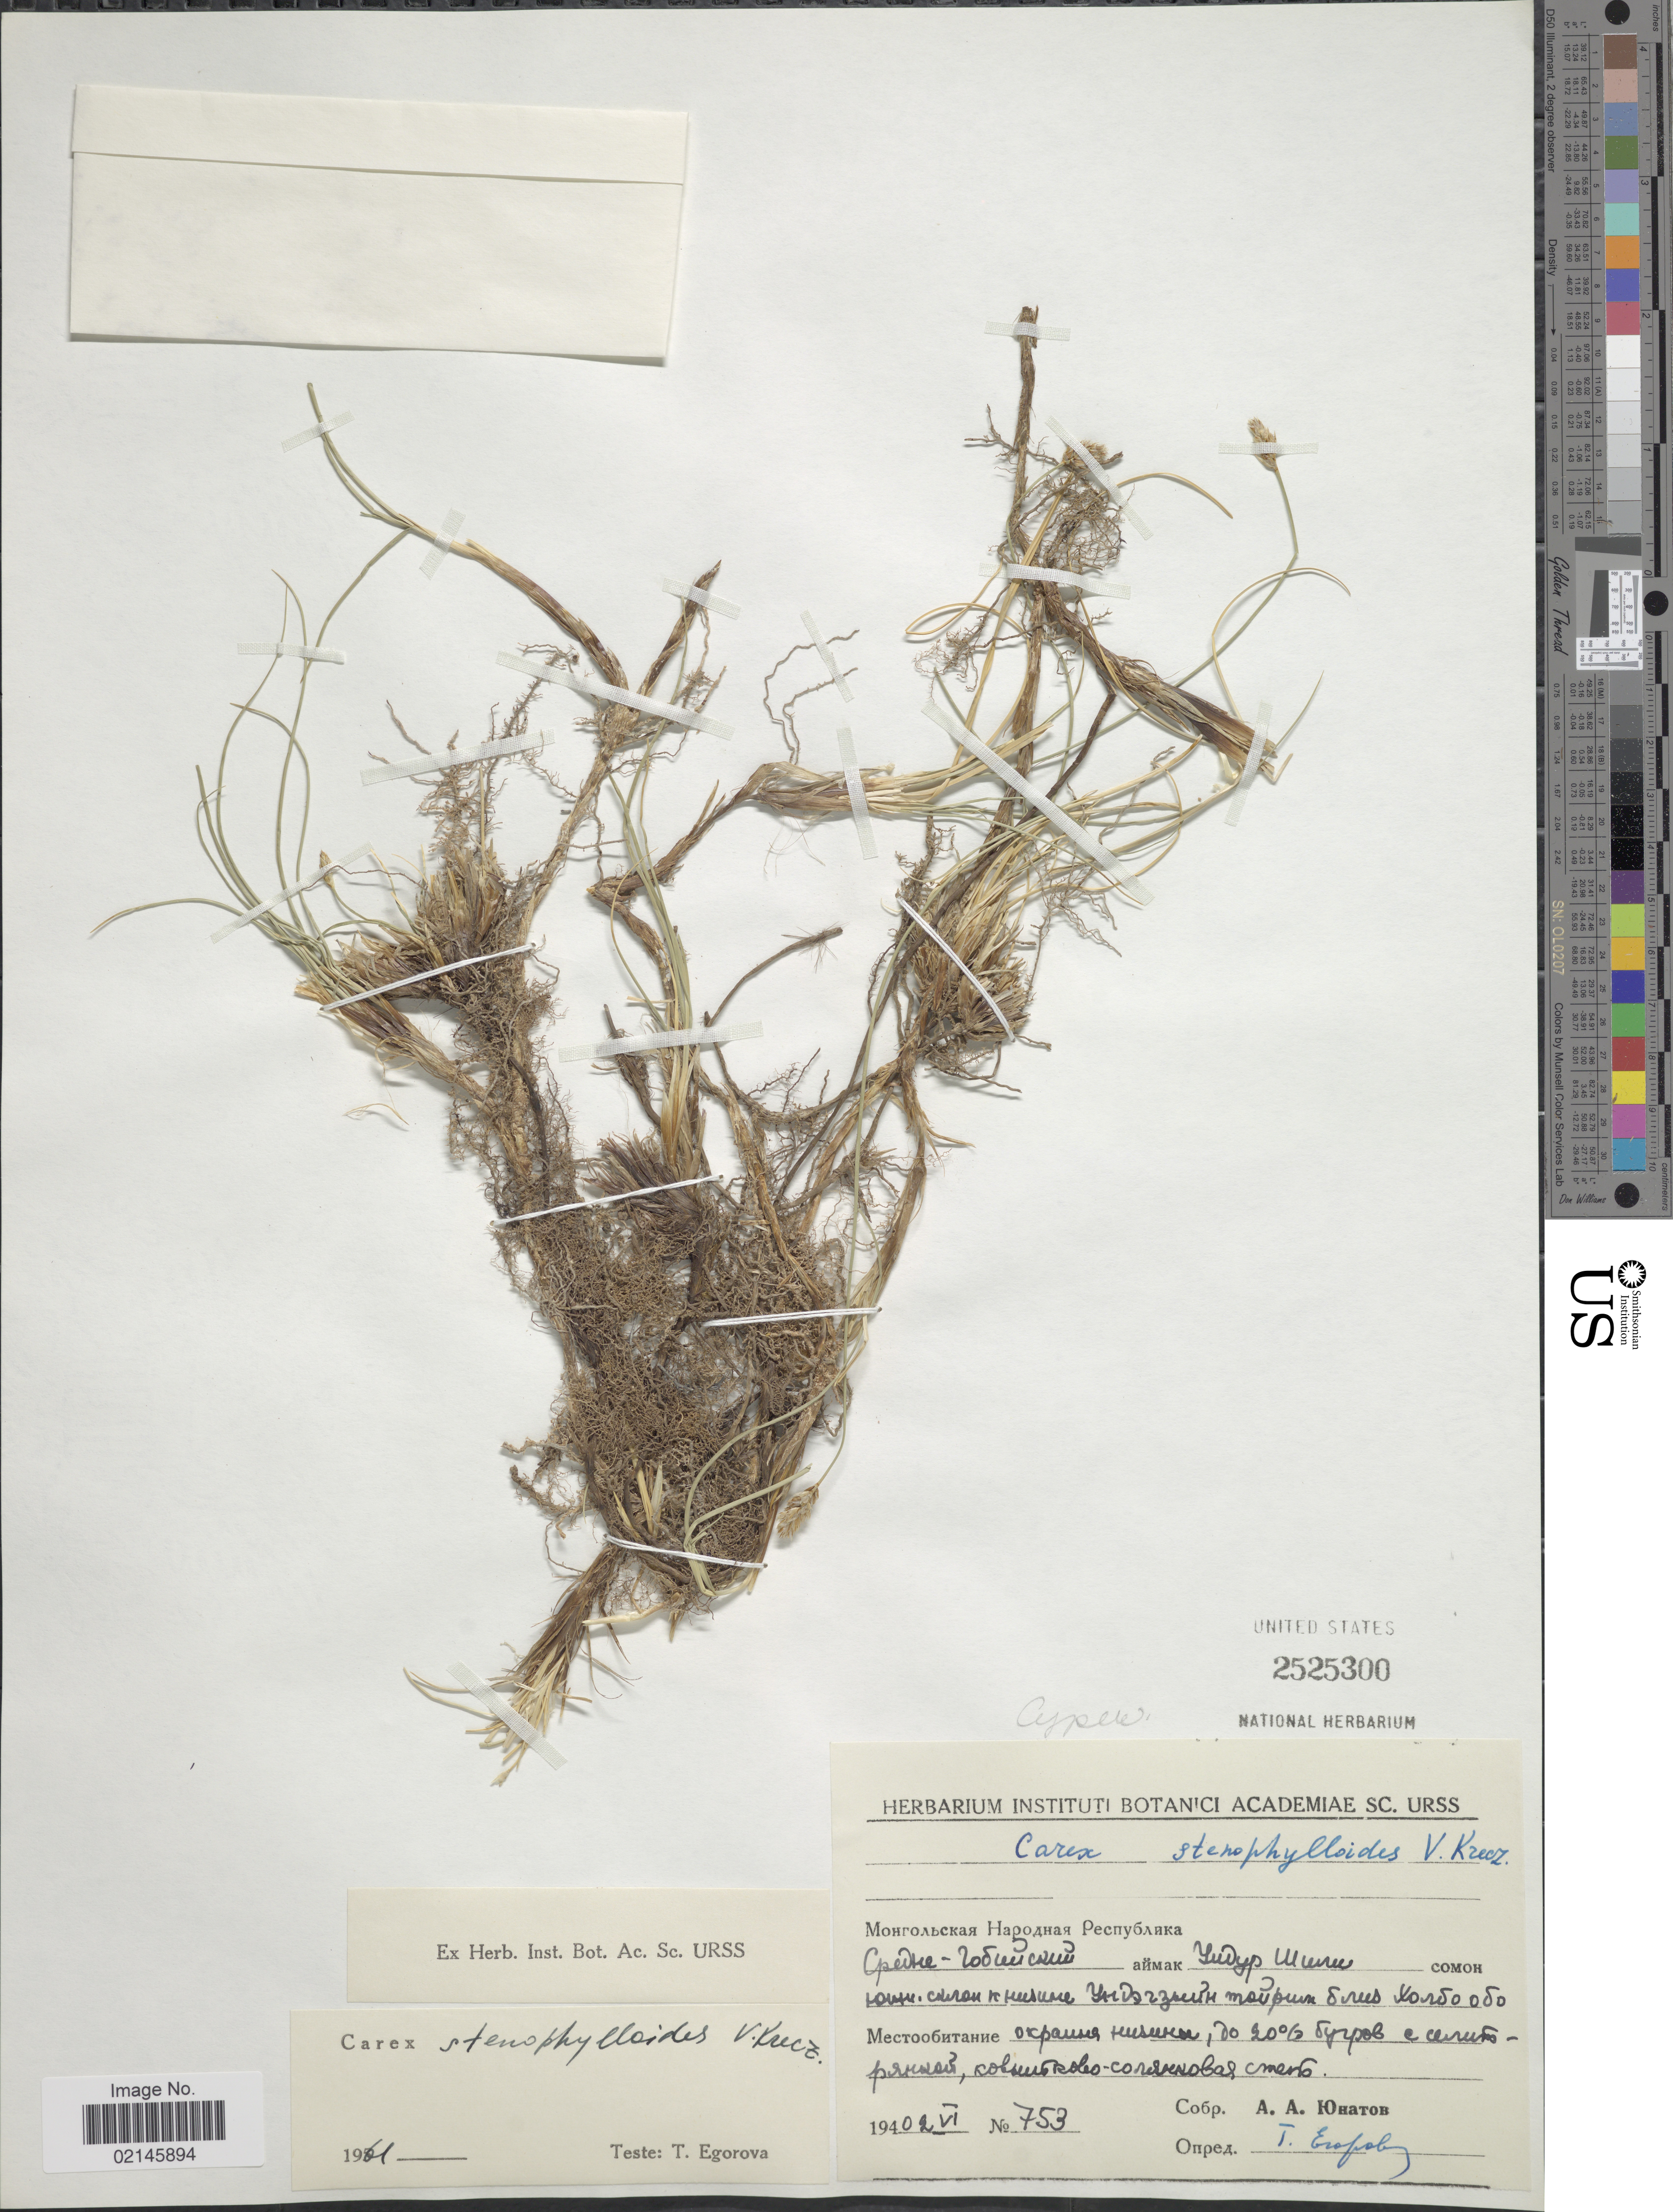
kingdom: Plantae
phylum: Tracheophyta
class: Liliopsida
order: Poales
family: Cyperaceae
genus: Carex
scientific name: Carex stenophylla subsp. stenophylloides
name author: (V.I. Krecz.) T.V. Egorova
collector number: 753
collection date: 1940-06-02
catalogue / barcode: US 2525300